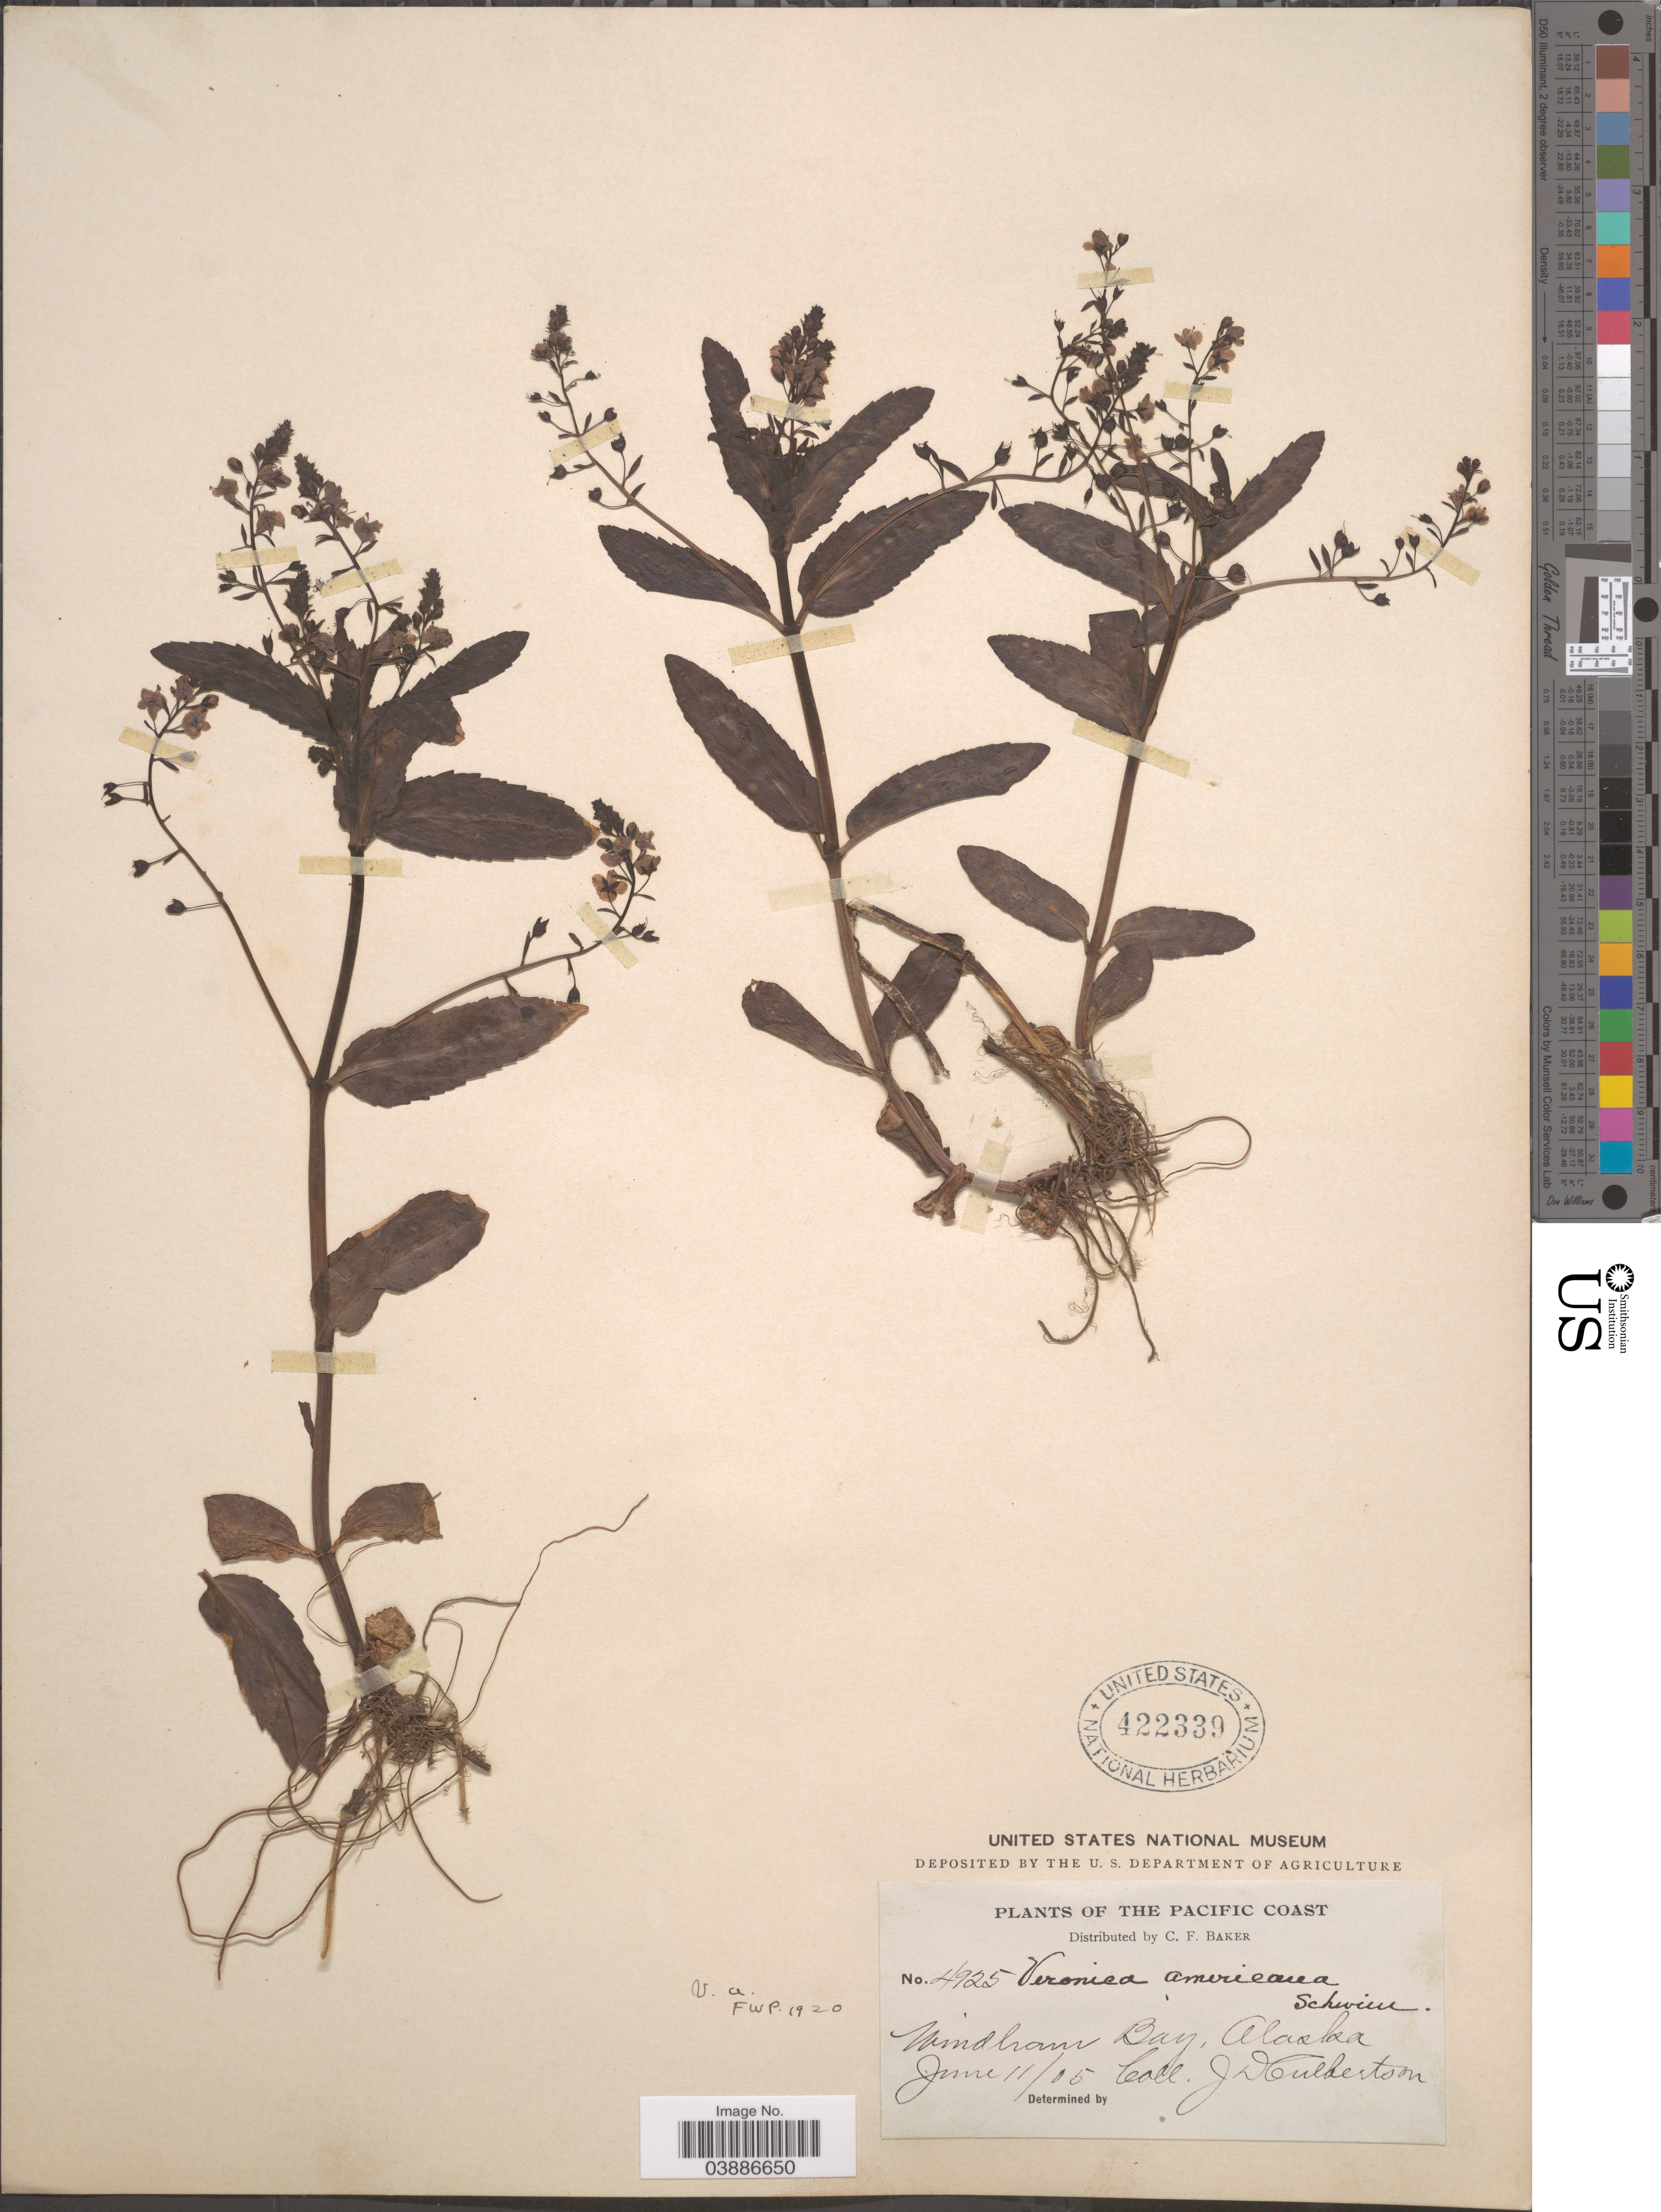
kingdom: Plantae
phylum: Tracheophyta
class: Magnoliopsida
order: Lamiales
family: Plantaginaceae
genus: Veronica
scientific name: Veronica americana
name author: Schwein. ex Benth.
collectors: J. Culberton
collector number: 4925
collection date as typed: Transcribed d/m/y: 11/6/5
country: United States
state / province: Alaska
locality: Pacific Coast. Windham Bay.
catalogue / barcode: US 422339